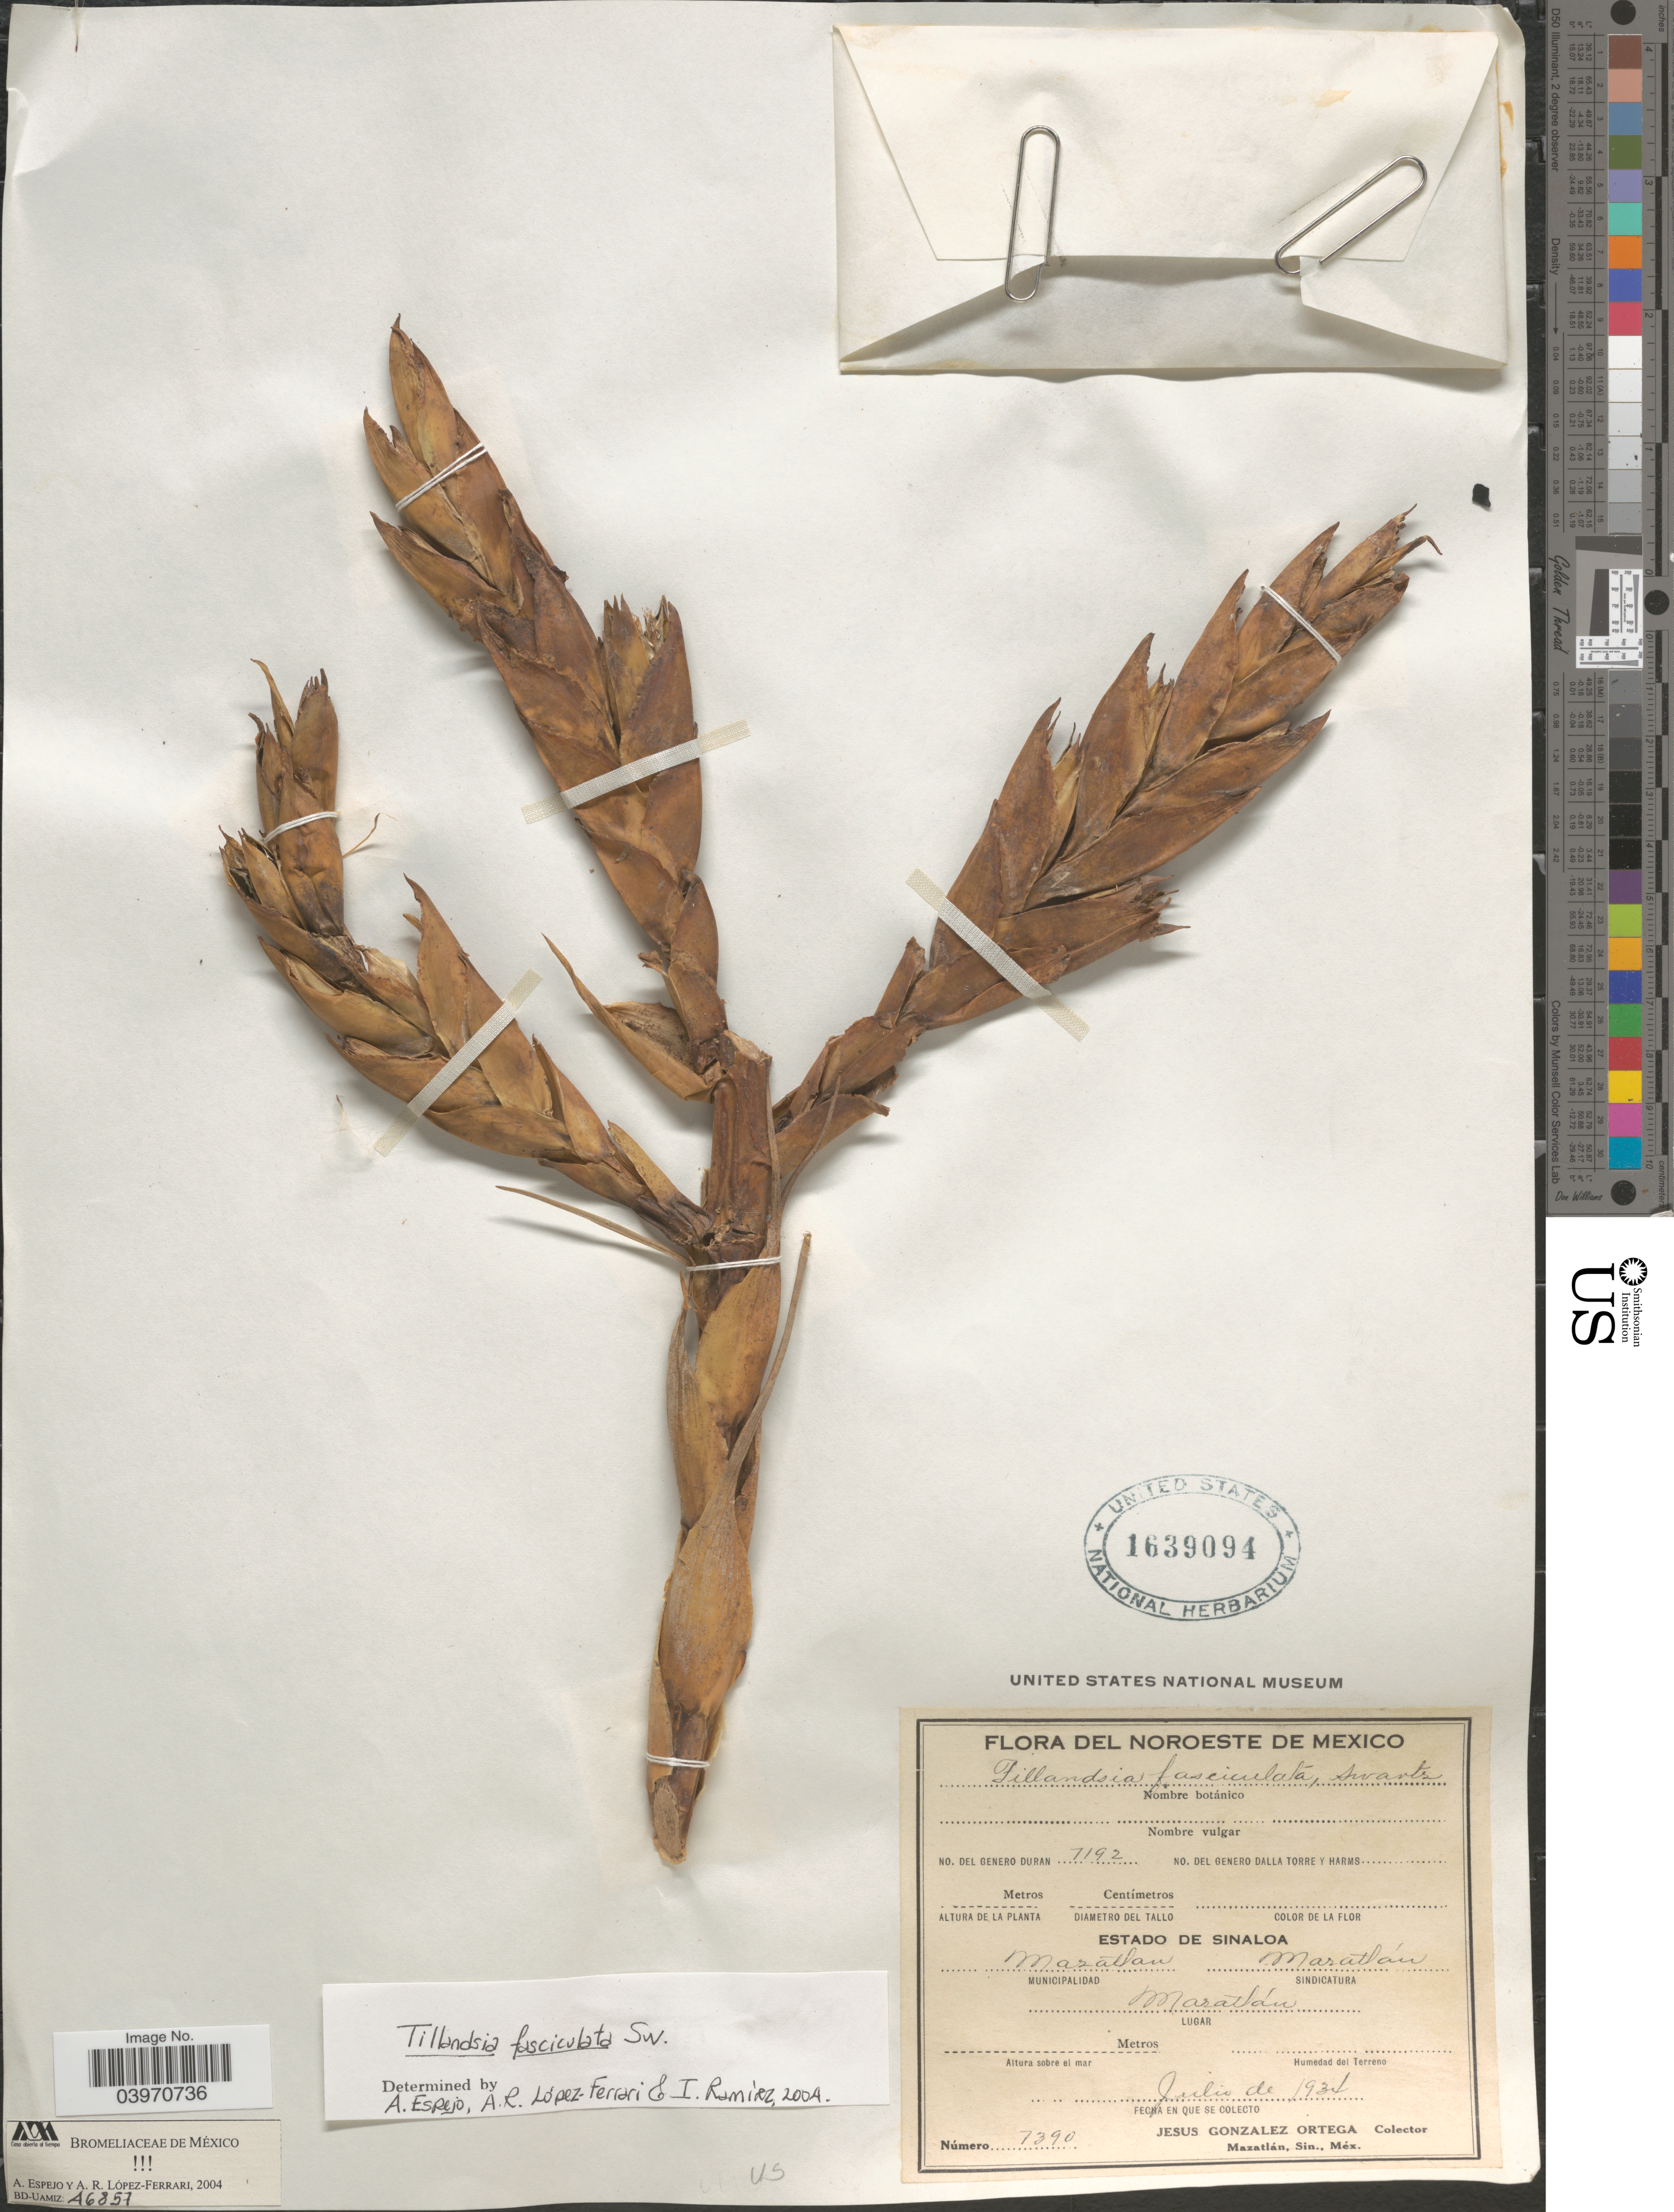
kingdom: Plantae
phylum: Tracheophyta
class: Liliopsida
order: Poales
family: Bromeliaceae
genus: Tillandsia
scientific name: Tillandsia fasciculata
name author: Sw.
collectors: J. Ortega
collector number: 7390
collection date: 1934-07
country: Mexico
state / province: Sinaloa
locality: Noroeste de Mexico. Municipalidad Mazátlan. Sindicatura Mazatlán. Mazatlán.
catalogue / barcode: US 1639094